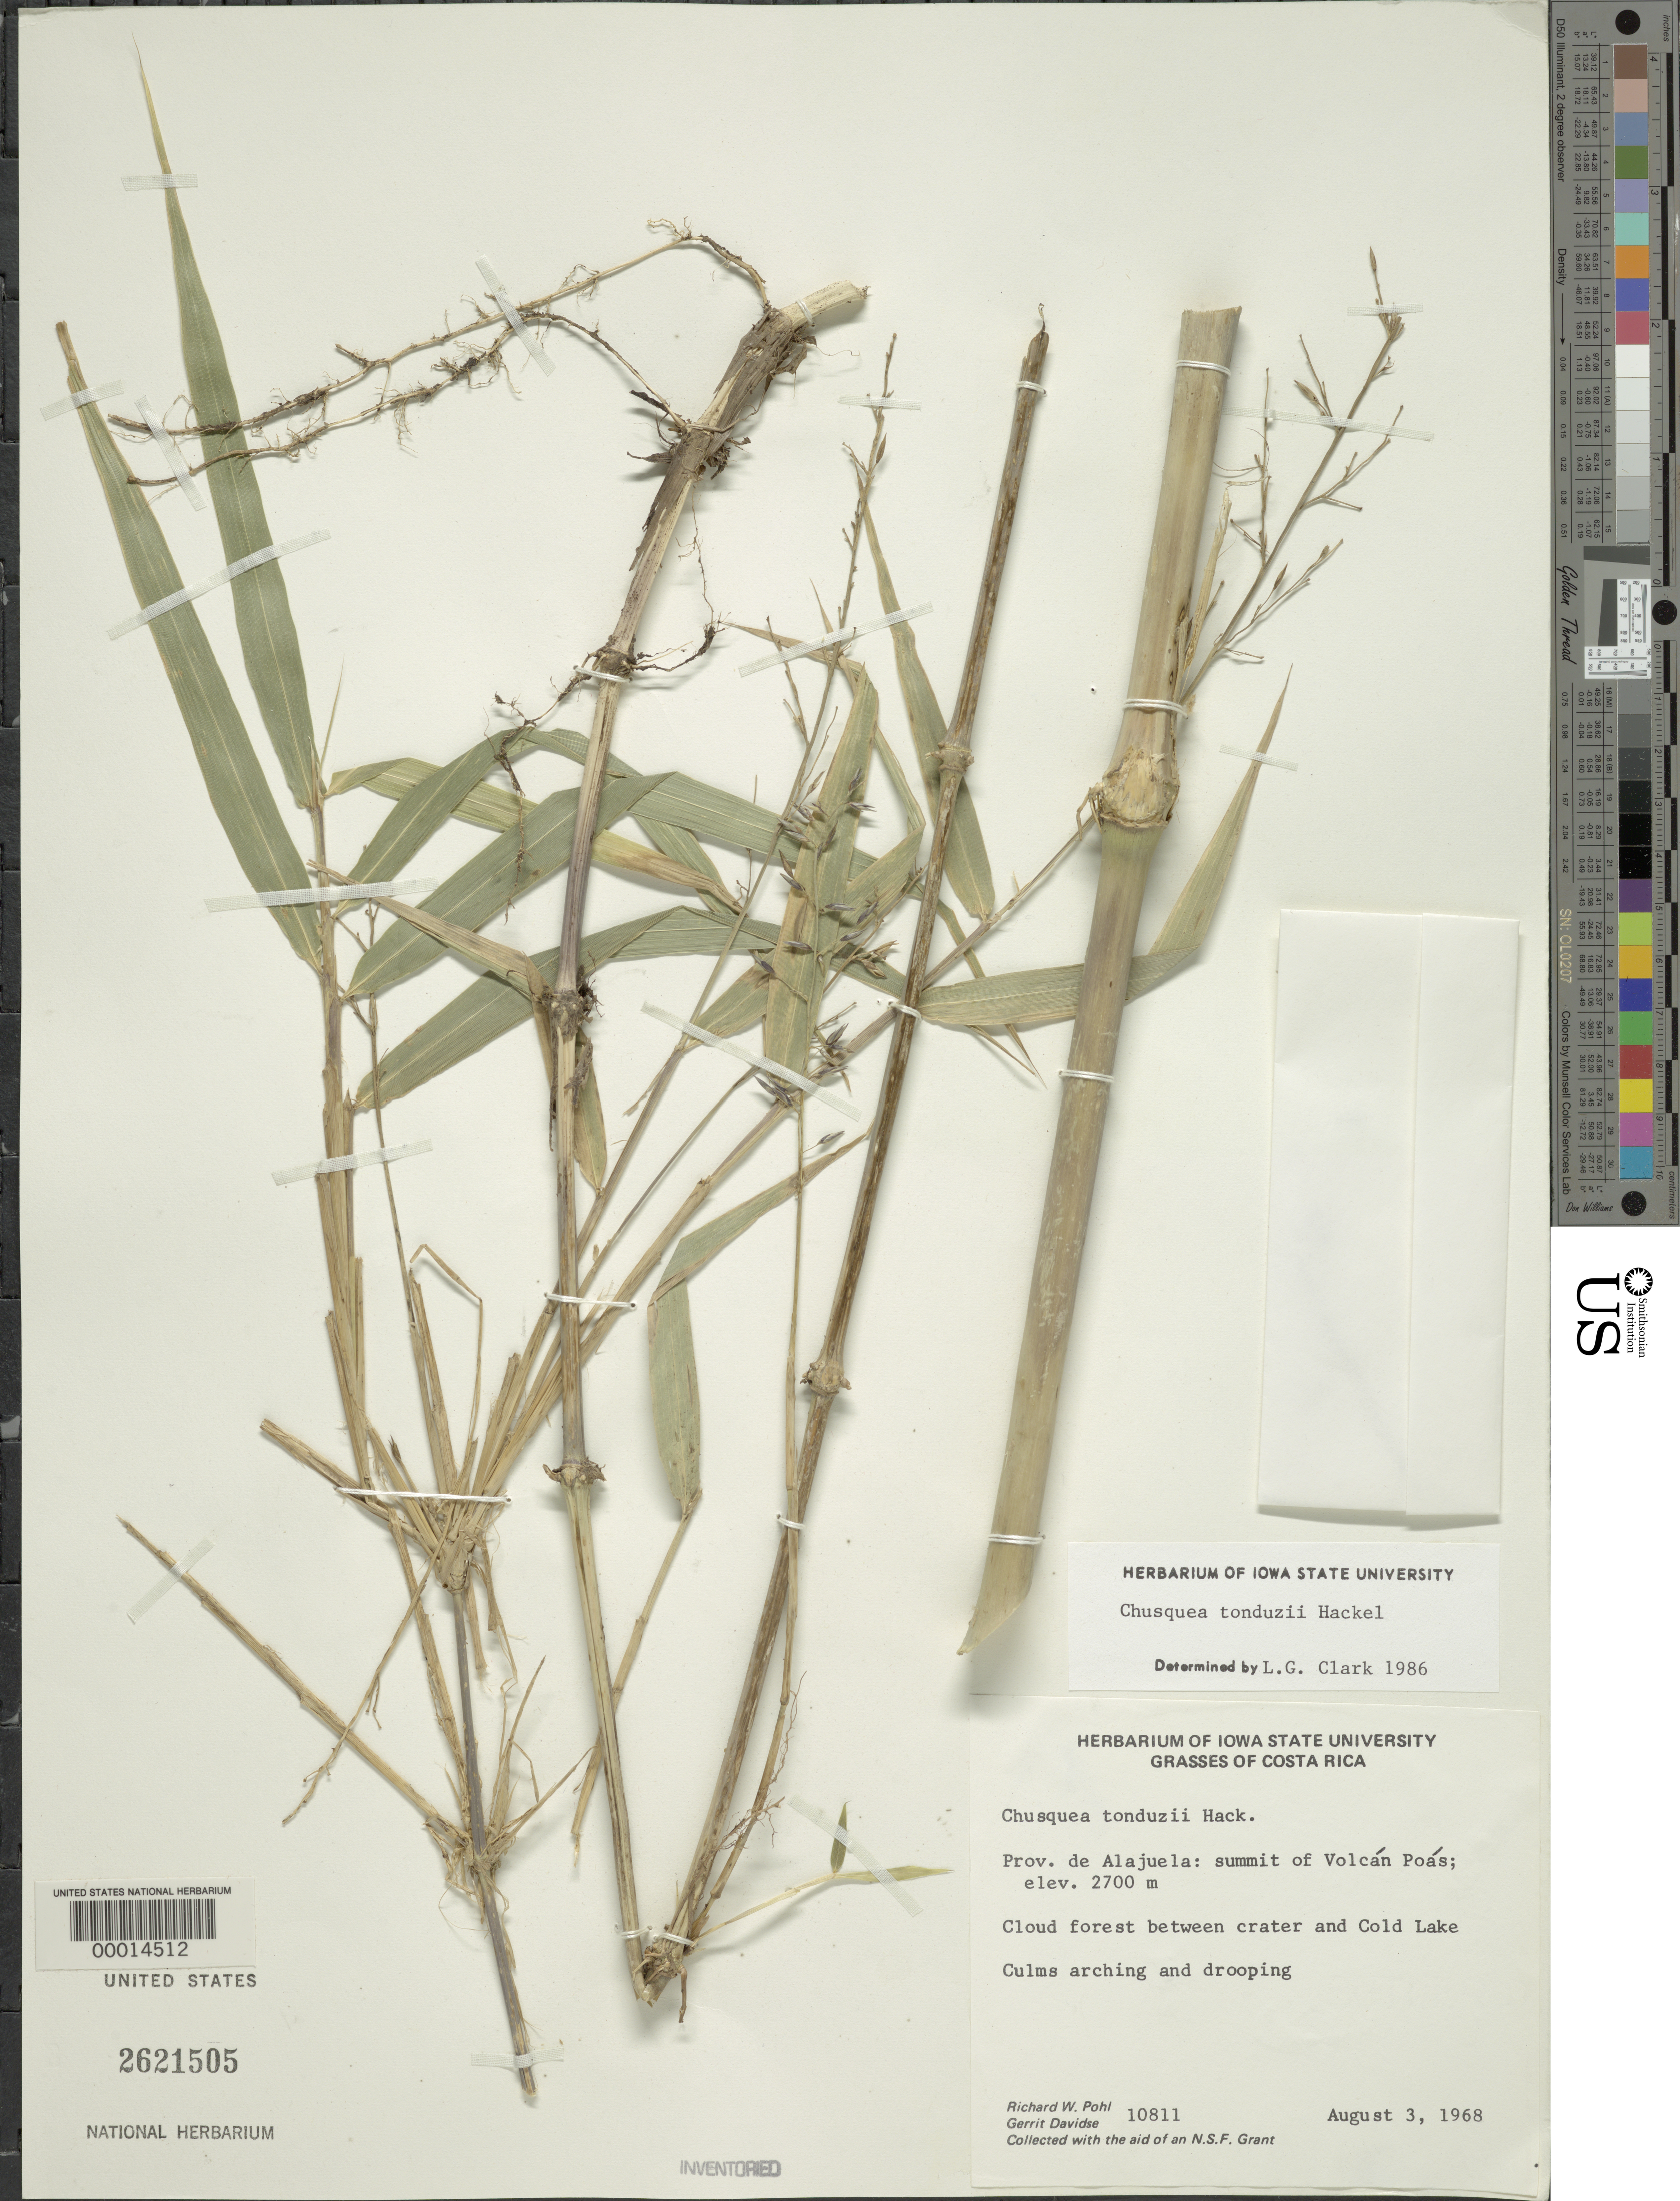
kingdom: Plantae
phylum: Tracheophyta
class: Liliopsida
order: Poales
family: Poaceae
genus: Chusquea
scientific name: Chusquea tonduzii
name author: Hack.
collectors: R. W. Pohl & G. Davidse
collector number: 10811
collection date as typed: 03 Aug 1968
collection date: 1968-08-03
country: Costa Rica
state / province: Alajuela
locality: Volcan Poás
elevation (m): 2700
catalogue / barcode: US 2621505